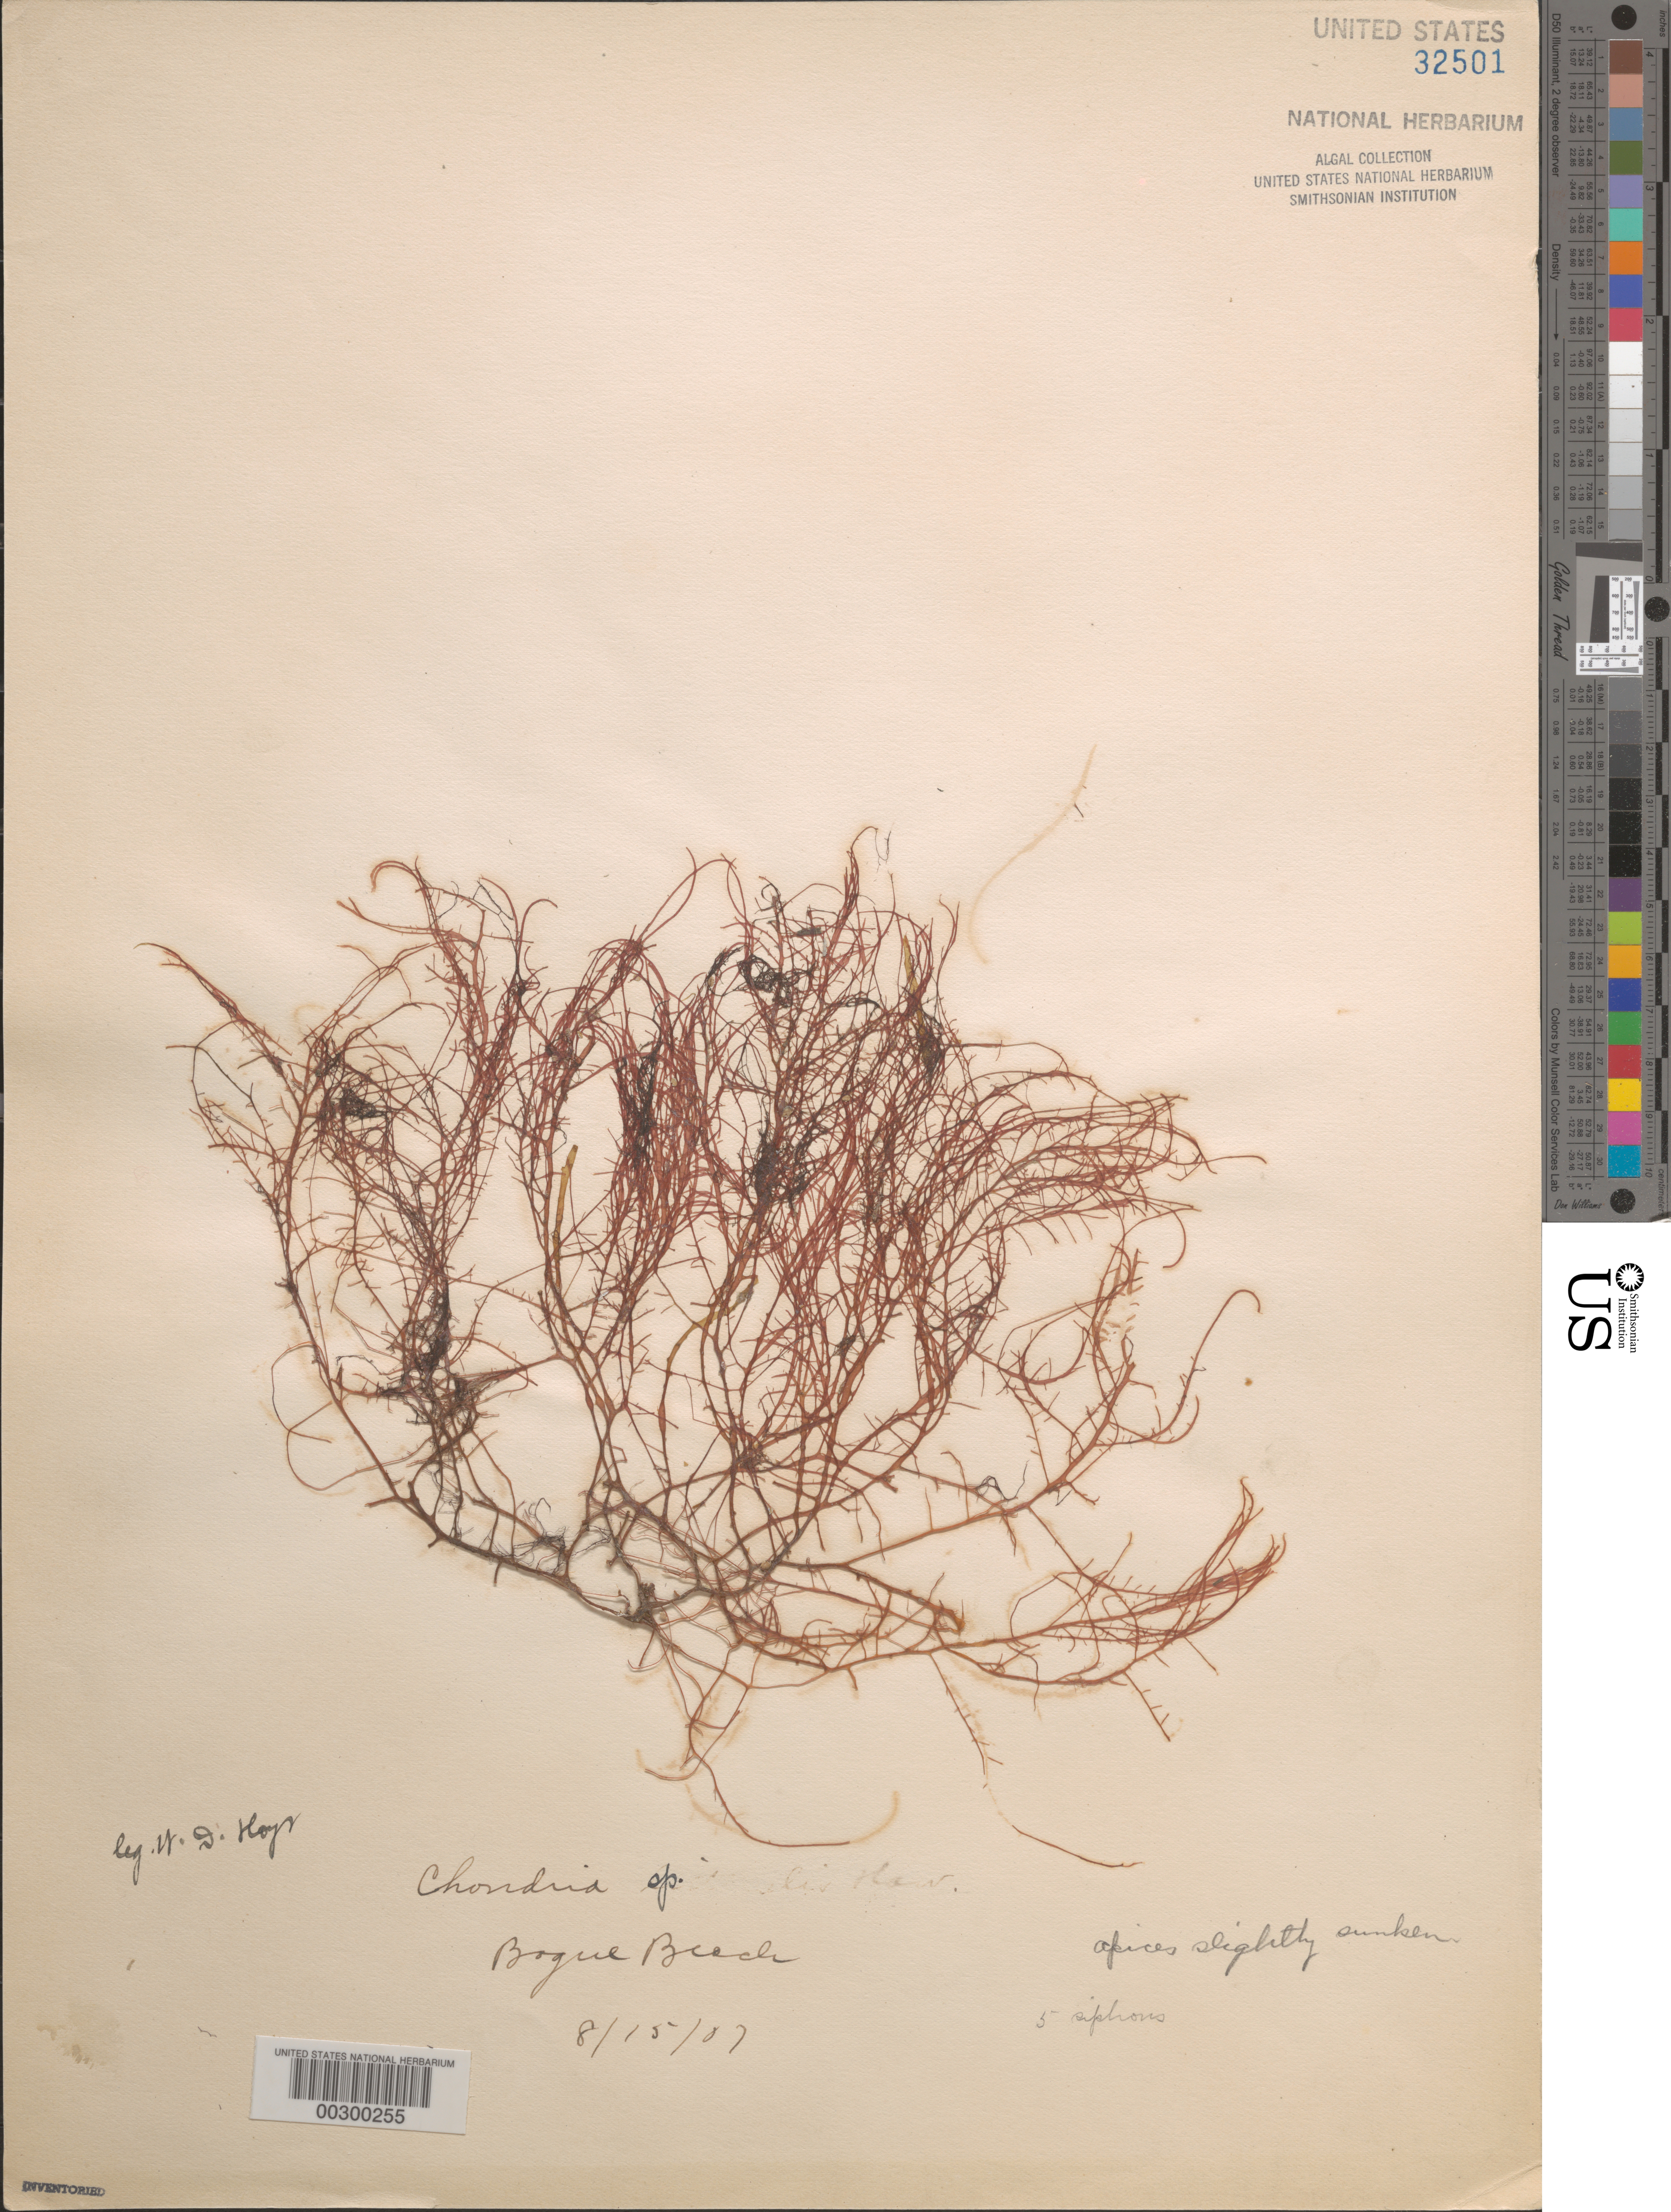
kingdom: Plantae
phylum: Rhodophyta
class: Florideophyceae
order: Ceramiales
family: Rhodomelaceae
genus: Chondria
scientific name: Chondria sp.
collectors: W. D. Hoyt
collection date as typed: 15 Aug 1907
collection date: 1907-08-15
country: United States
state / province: North Carolina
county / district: Carteret County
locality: Beaufort, Bogue Beach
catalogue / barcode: US 32501